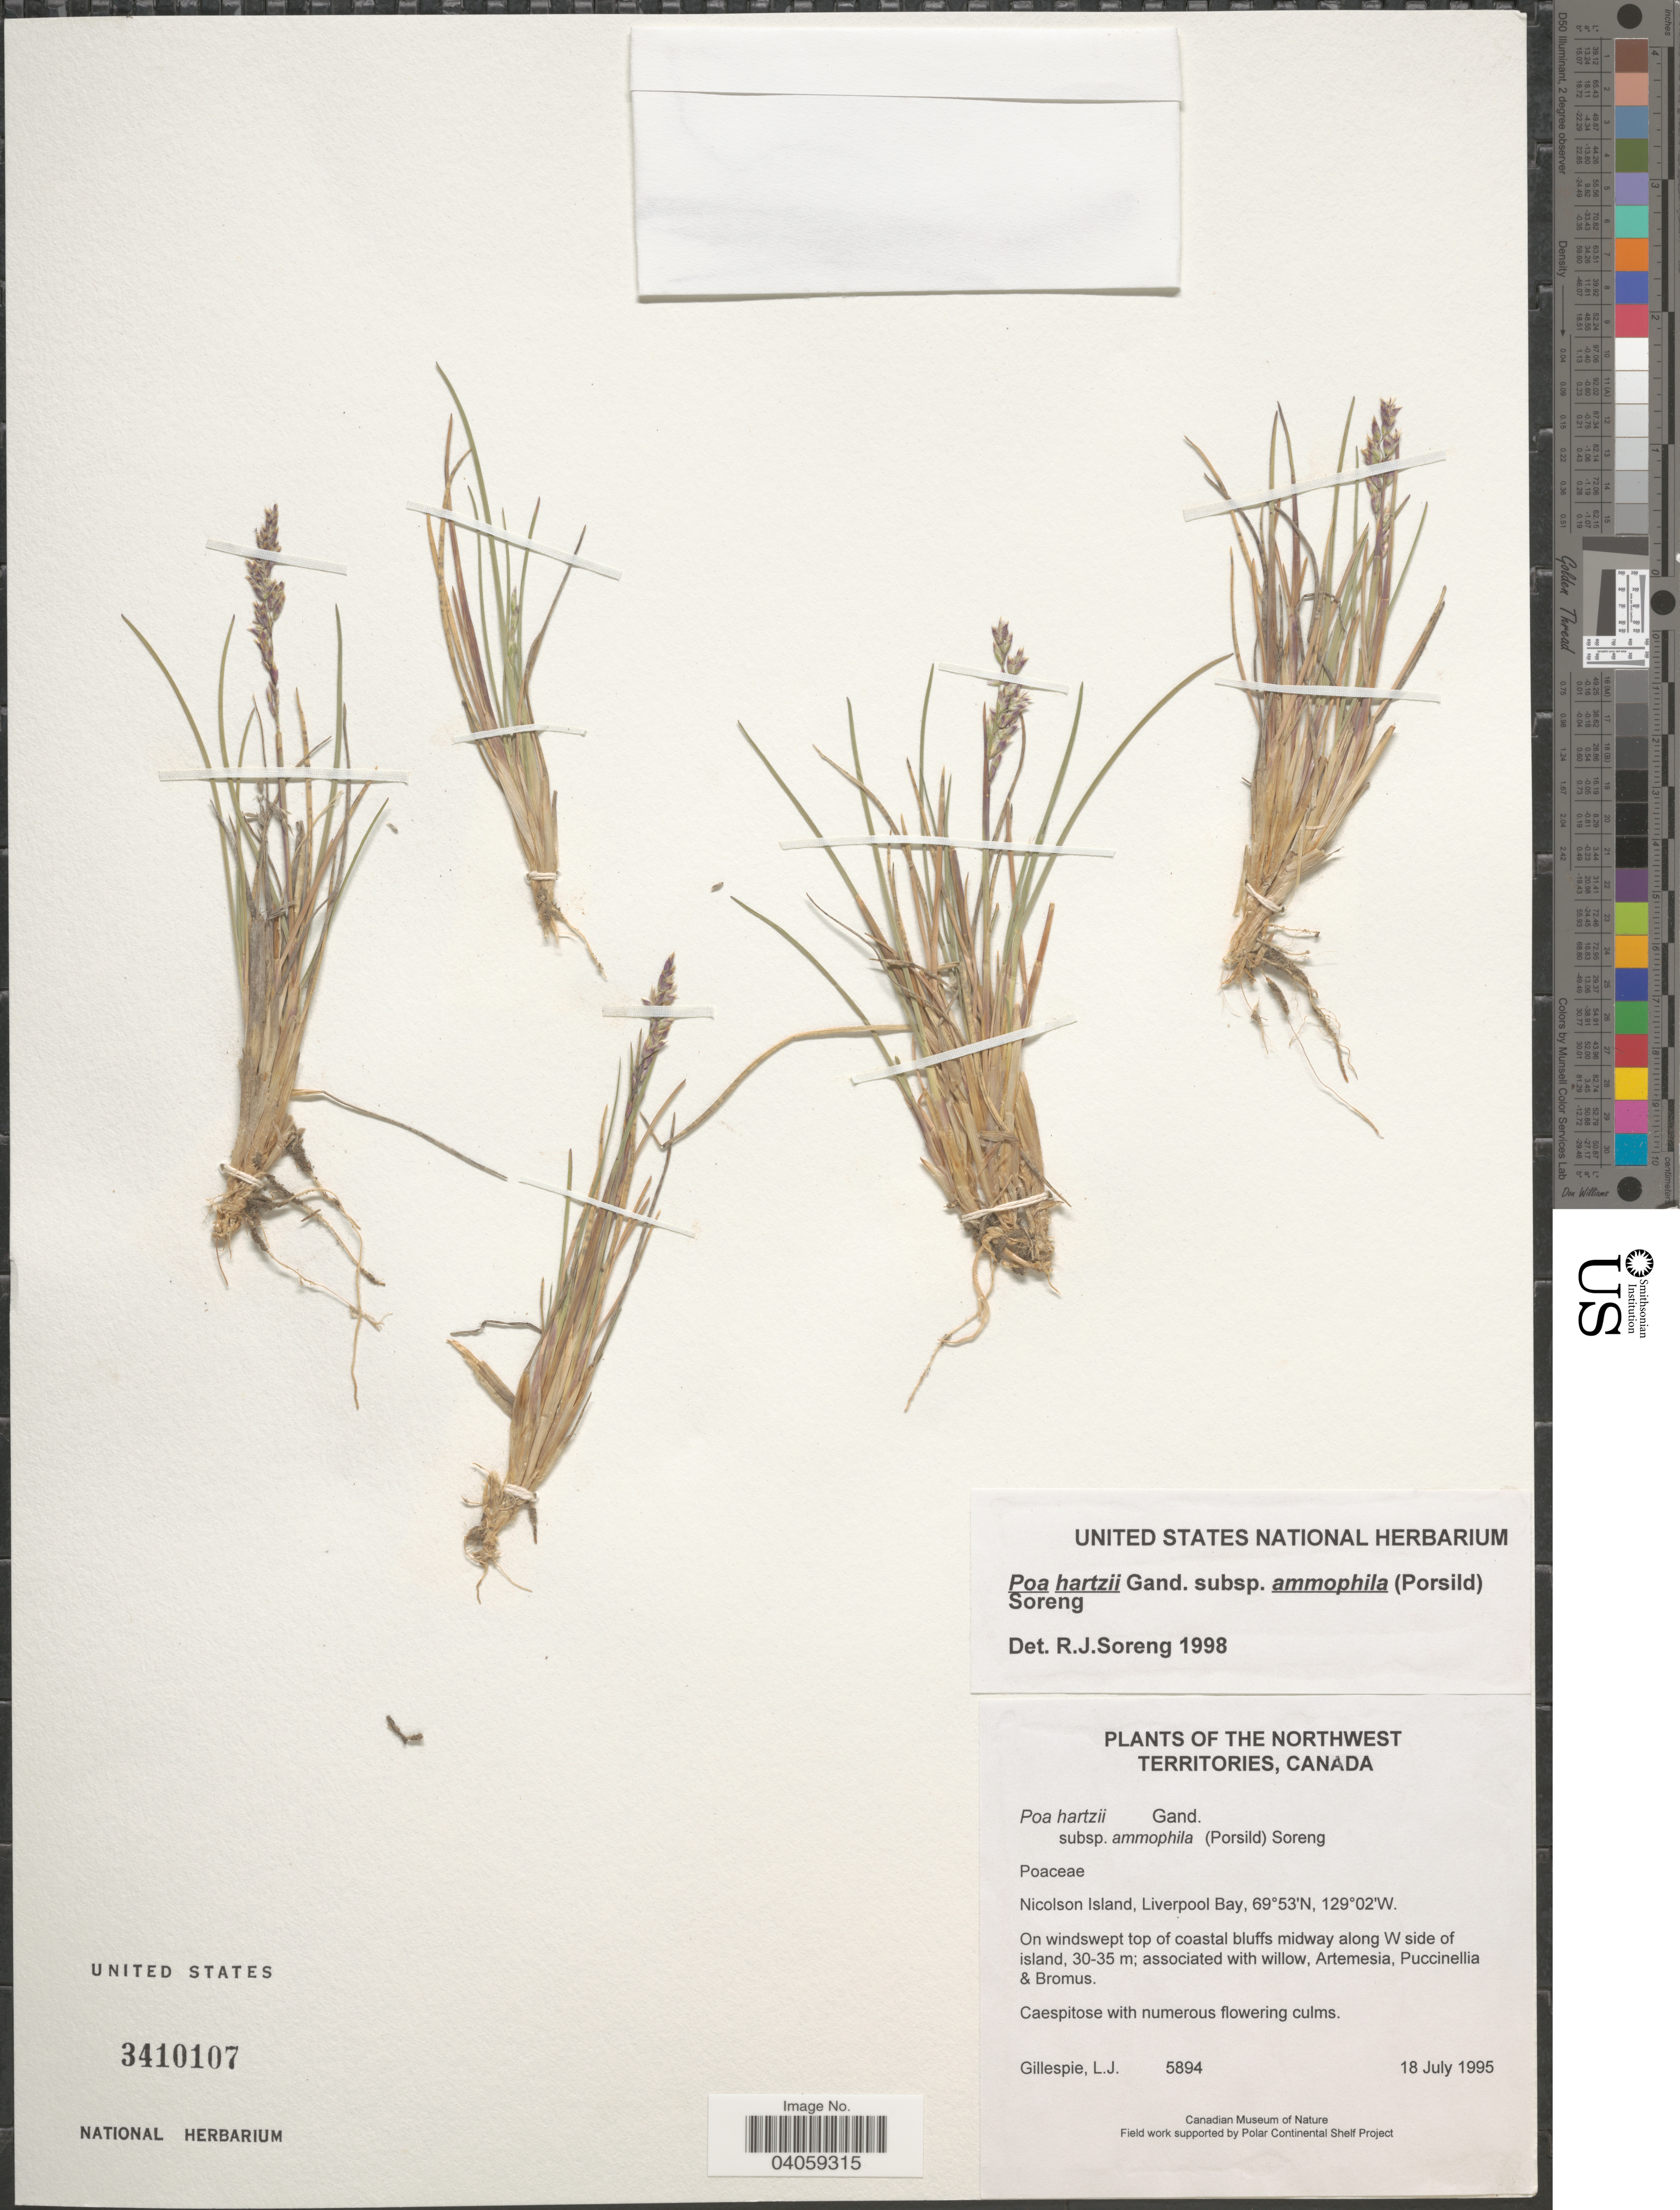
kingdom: Plantae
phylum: Tracheophyta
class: Liliopsida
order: Poales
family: Poaceae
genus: Poa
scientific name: Poa ammophila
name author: A.E. Porsild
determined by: Soreng, Robert J., Research Associate (BOT), Smithsonian Institution - National Museum of Natural History (UNITED STATES)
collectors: L. Gillespie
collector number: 5894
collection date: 1995-07-18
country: Canada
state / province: Northwest Territories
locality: Nicolson Island, Liverpool Bay. On windswept top of coastal bluffs midway along W side of island.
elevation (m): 30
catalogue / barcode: US 3410107